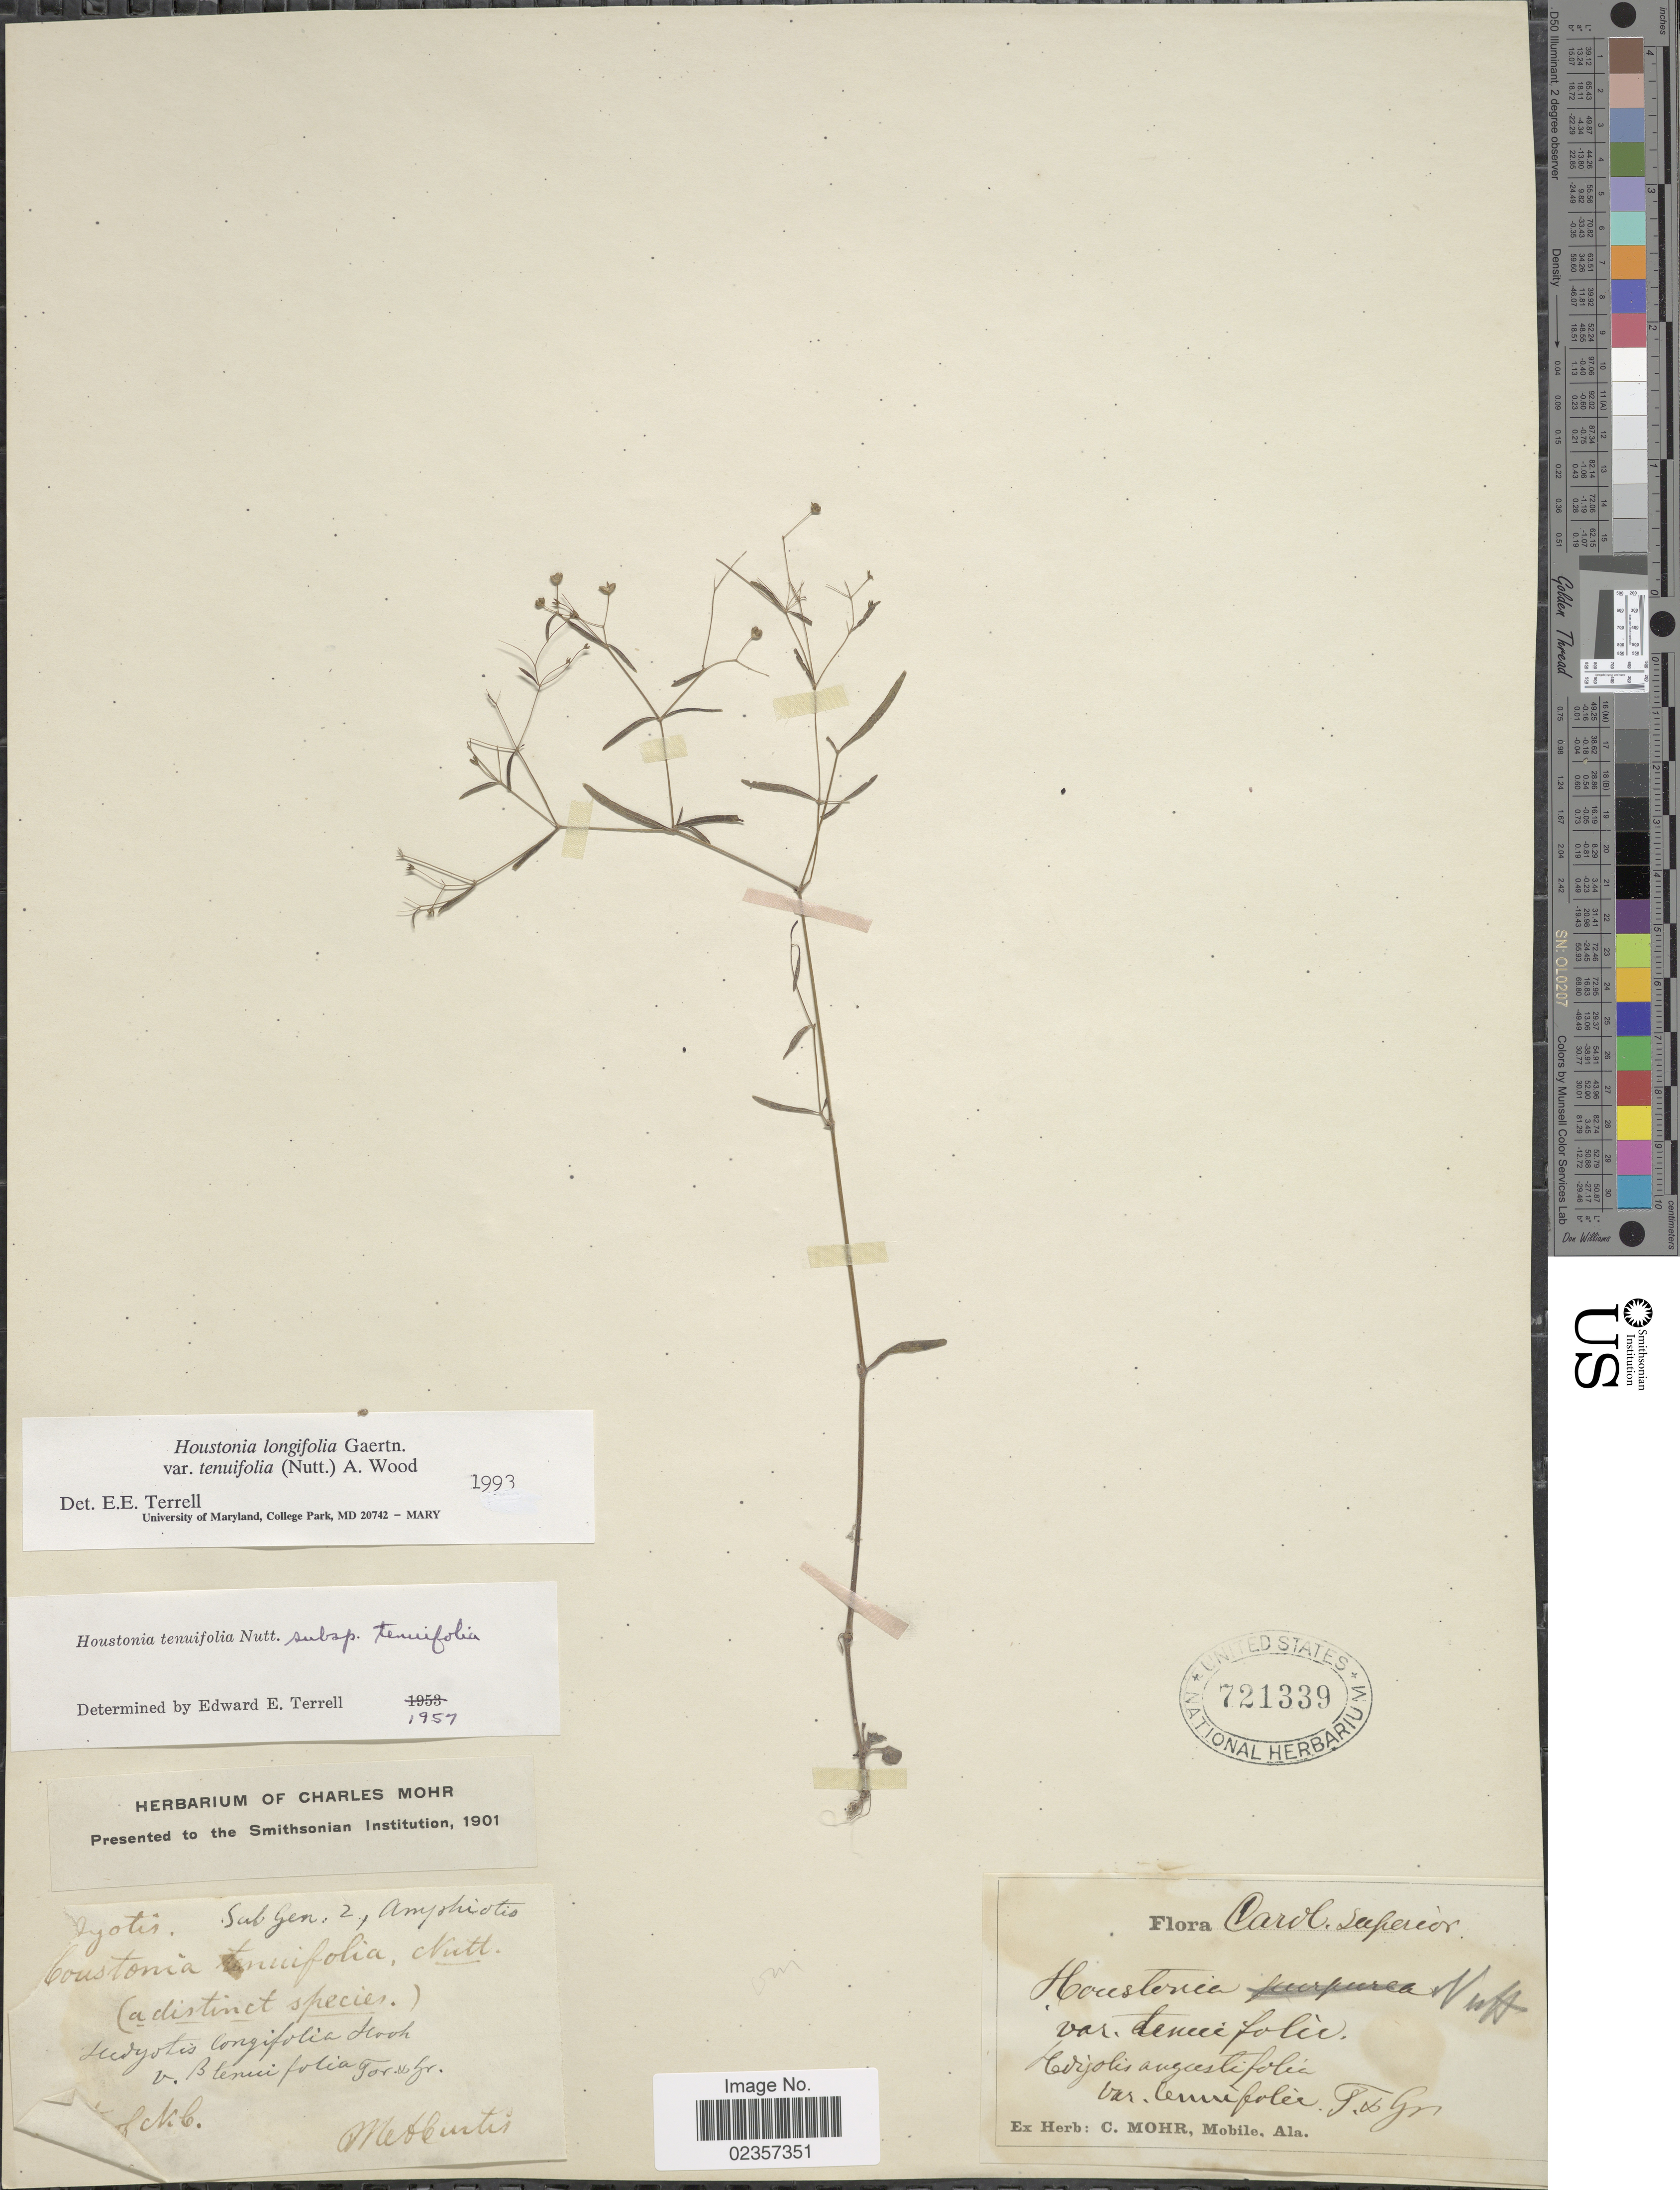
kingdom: Plantae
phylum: Tracheophyta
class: Magnoliopsida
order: Gentianales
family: Rubiaceae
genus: Houstonia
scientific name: Houstonia longifolia var. tenuifolia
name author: (Nutt.) Alph. Wood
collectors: M. A. Curtis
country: United States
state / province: North Carolina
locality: Carol. superior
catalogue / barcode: US 721339